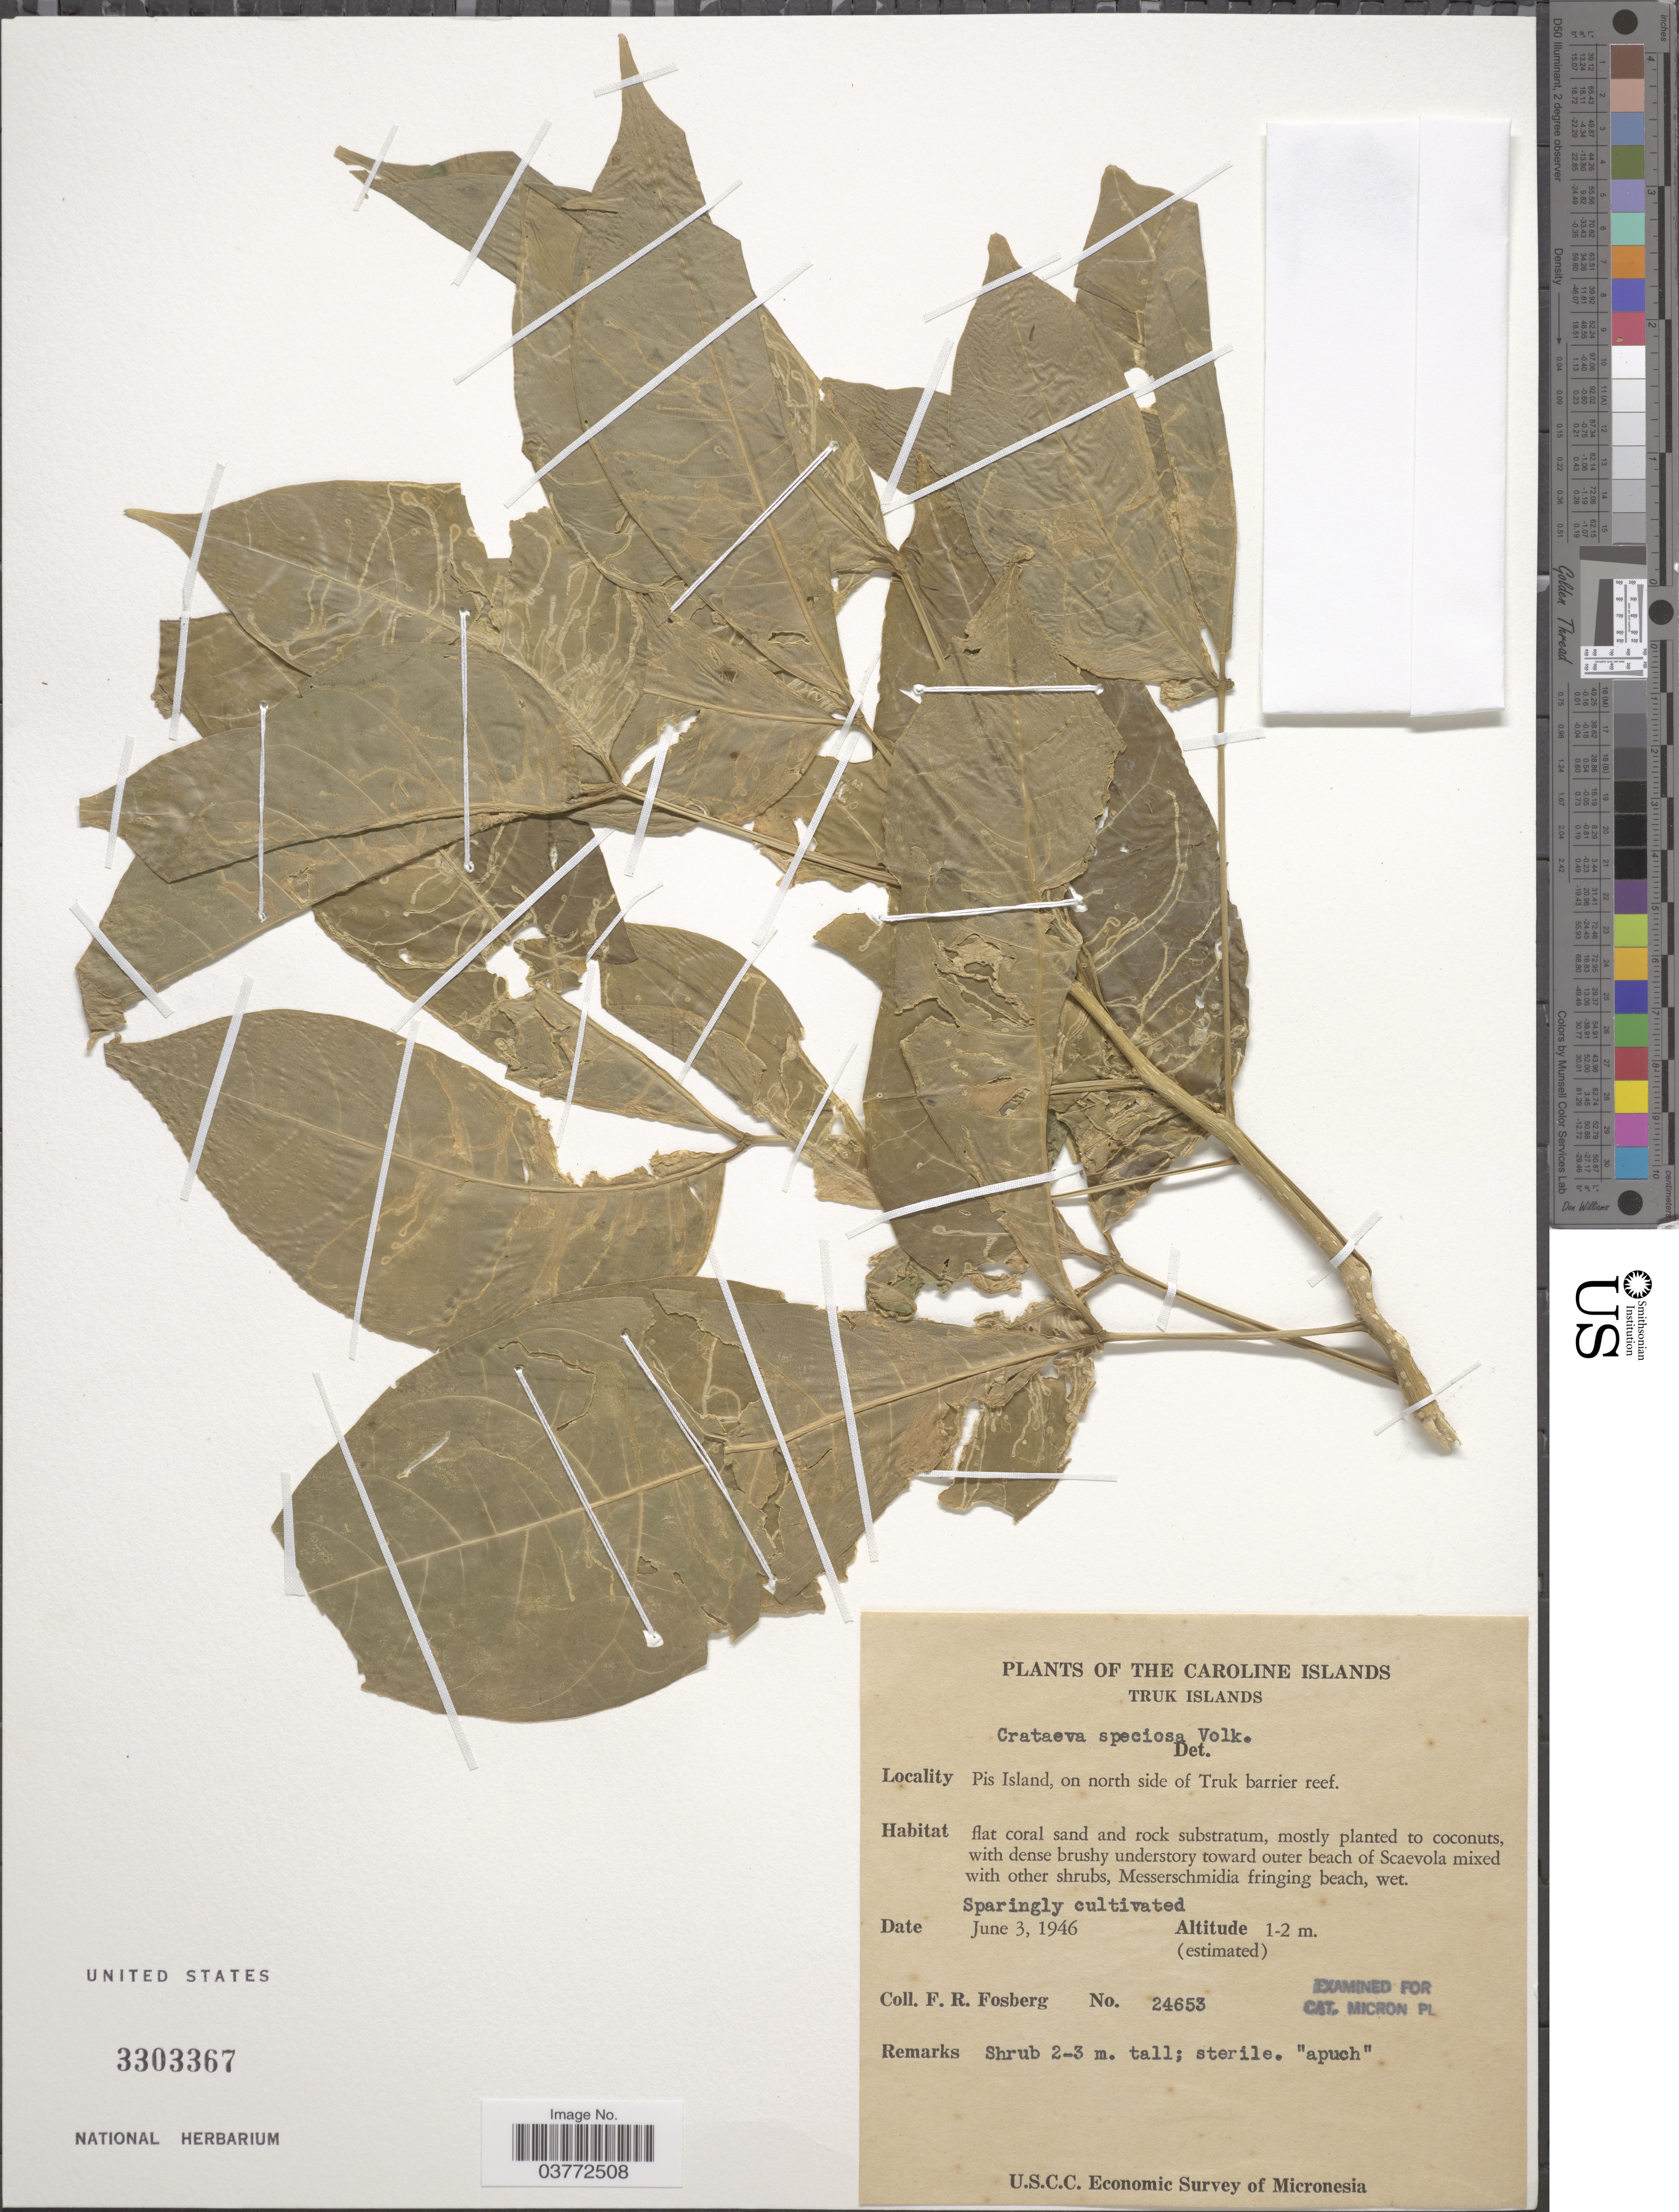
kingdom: Plantae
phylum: Tracheophyta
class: Magnoliopsida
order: Brassicales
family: Capparaceae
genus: Crateva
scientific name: Crateva speciosa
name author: Volkens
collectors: F. R. Fosberg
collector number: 24653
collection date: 1946-06-03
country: Micronesia, Federated States of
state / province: Truk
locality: The Caroline Islands. Truk Islands. Pis Island, on north side of Truk barrier reef.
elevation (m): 1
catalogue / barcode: US 3303367